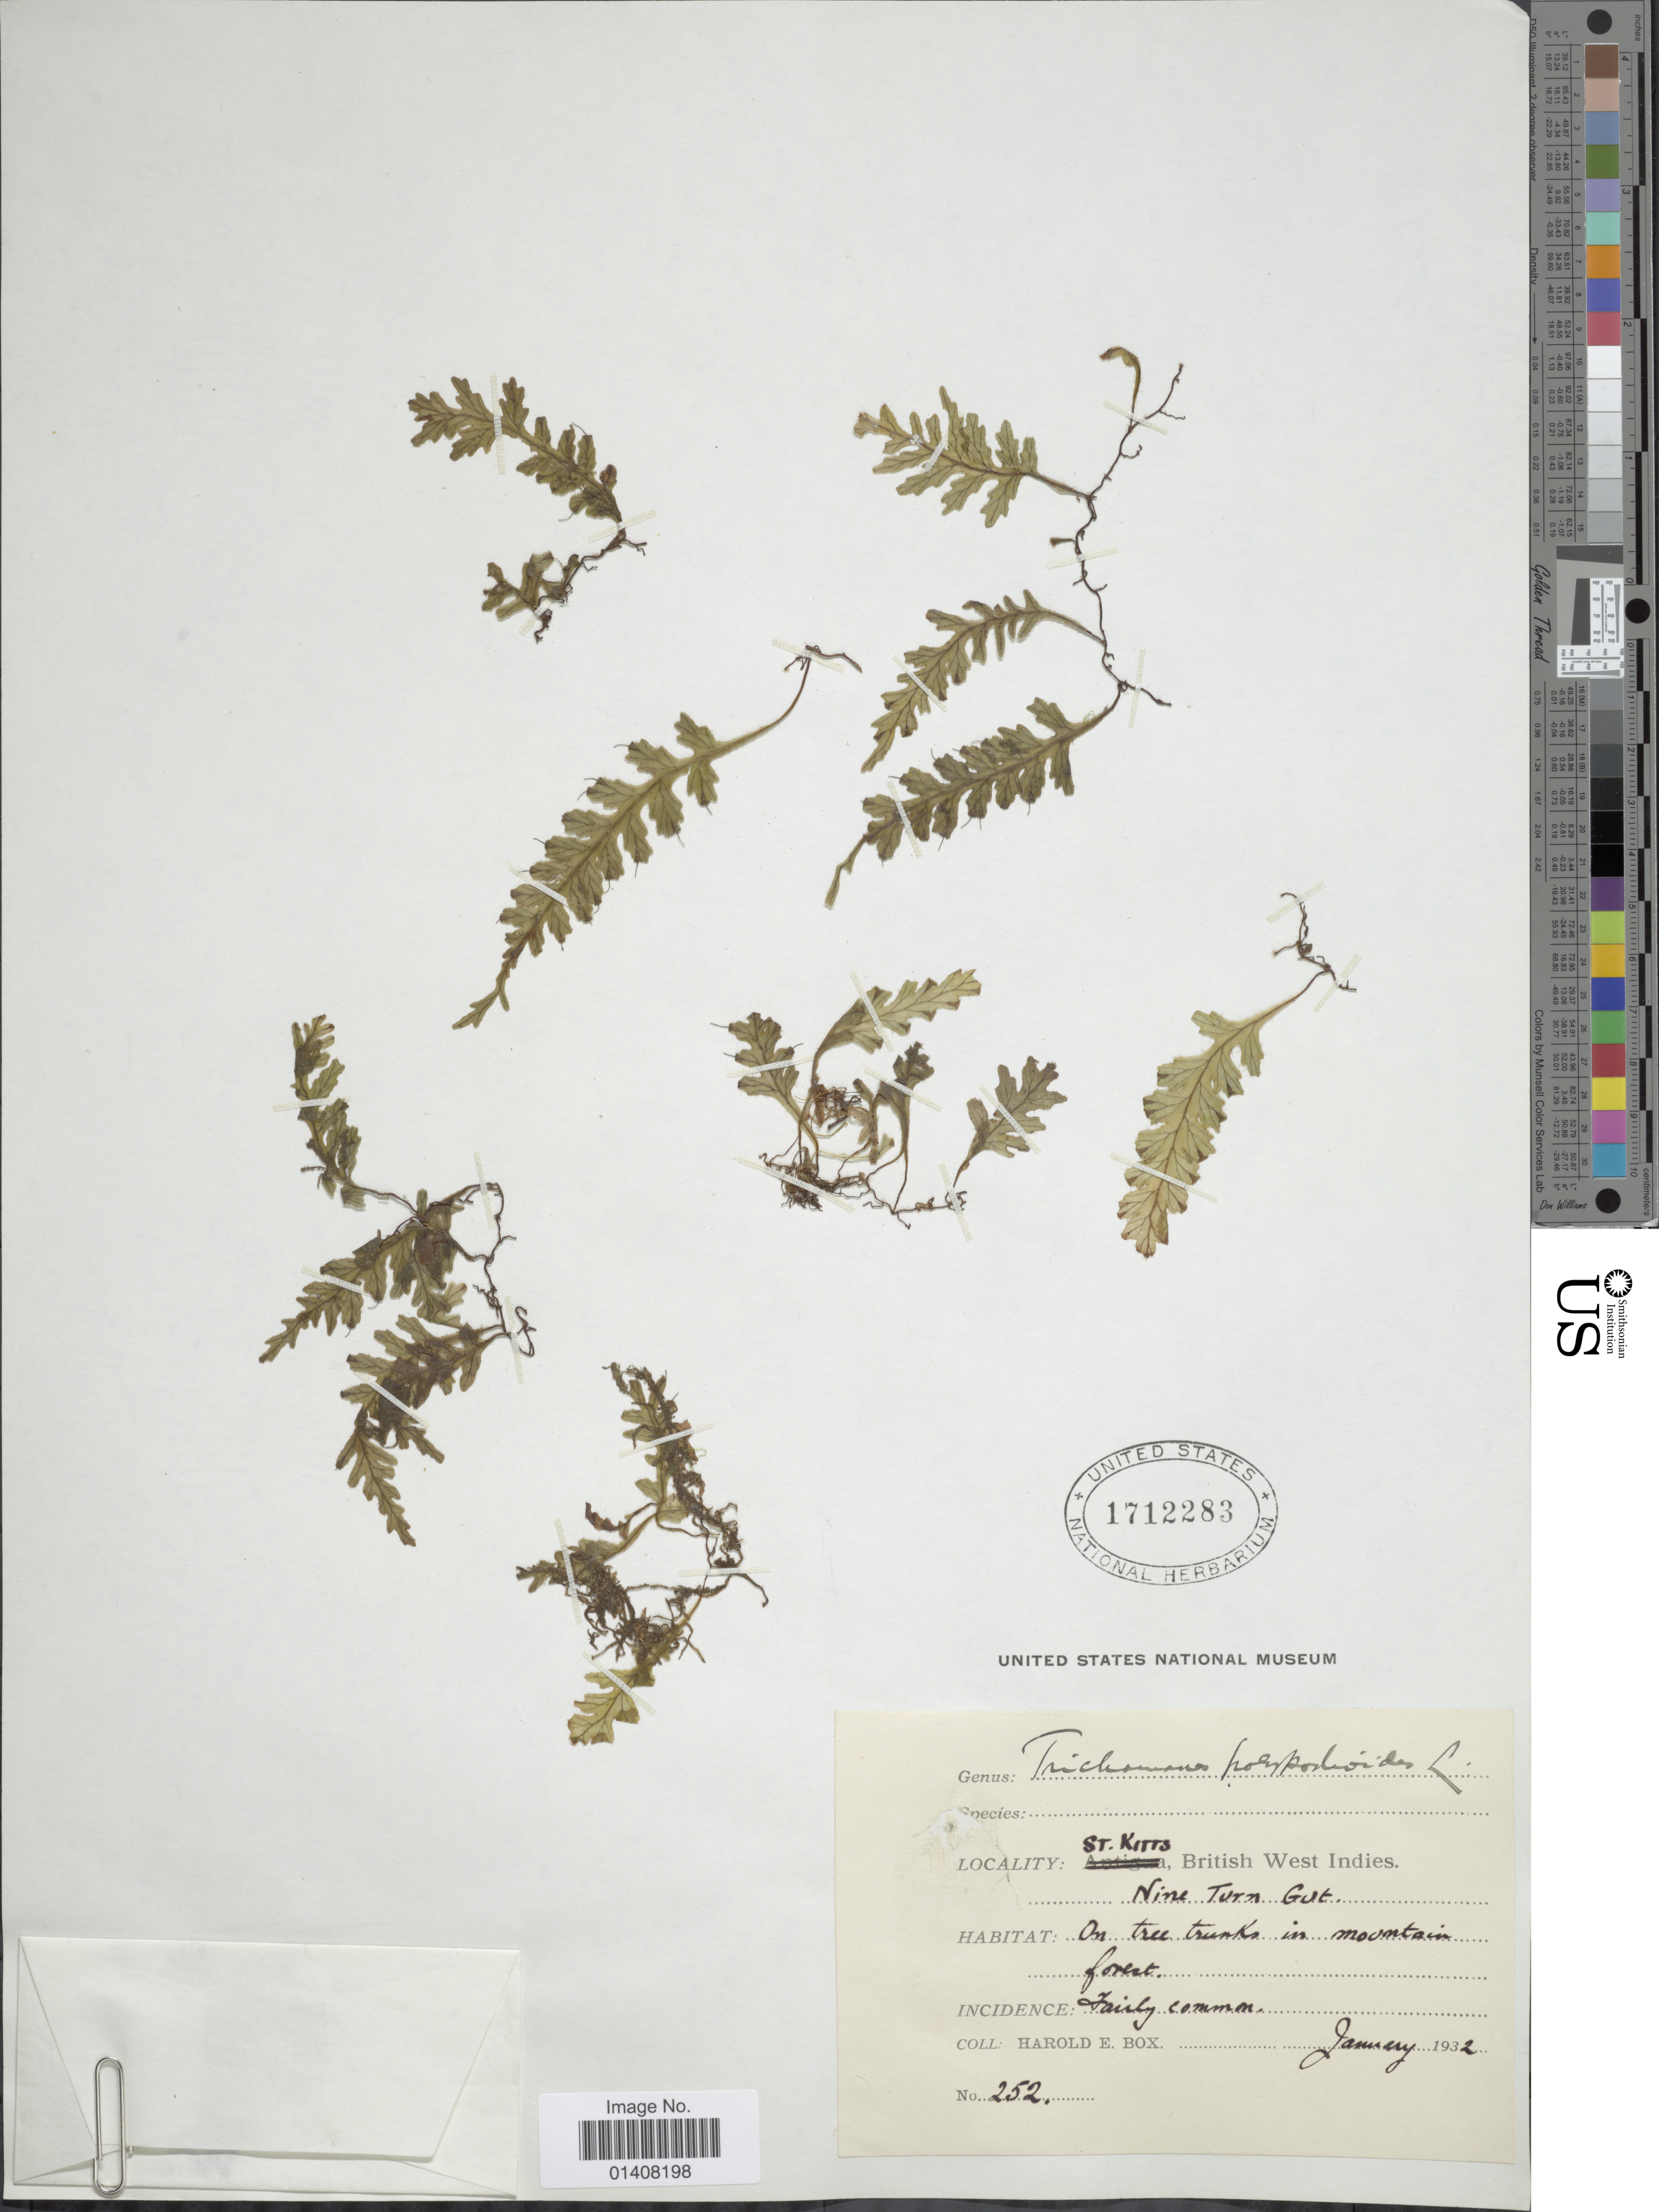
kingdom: Plantae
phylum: Tracheophyta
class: Polypodiopsida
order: Hymenophyllales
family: Hymenophyllaceae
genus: Trichomanes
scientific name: Trichomanes polypodioides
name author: L.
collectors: H. E. Box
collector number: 252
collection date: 1932-01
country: St. Christopher-Nevis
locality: St. Kitts, British West Indies, Nine Turn Gut, on tree trunks in mountain forest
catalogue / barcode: US 1712283